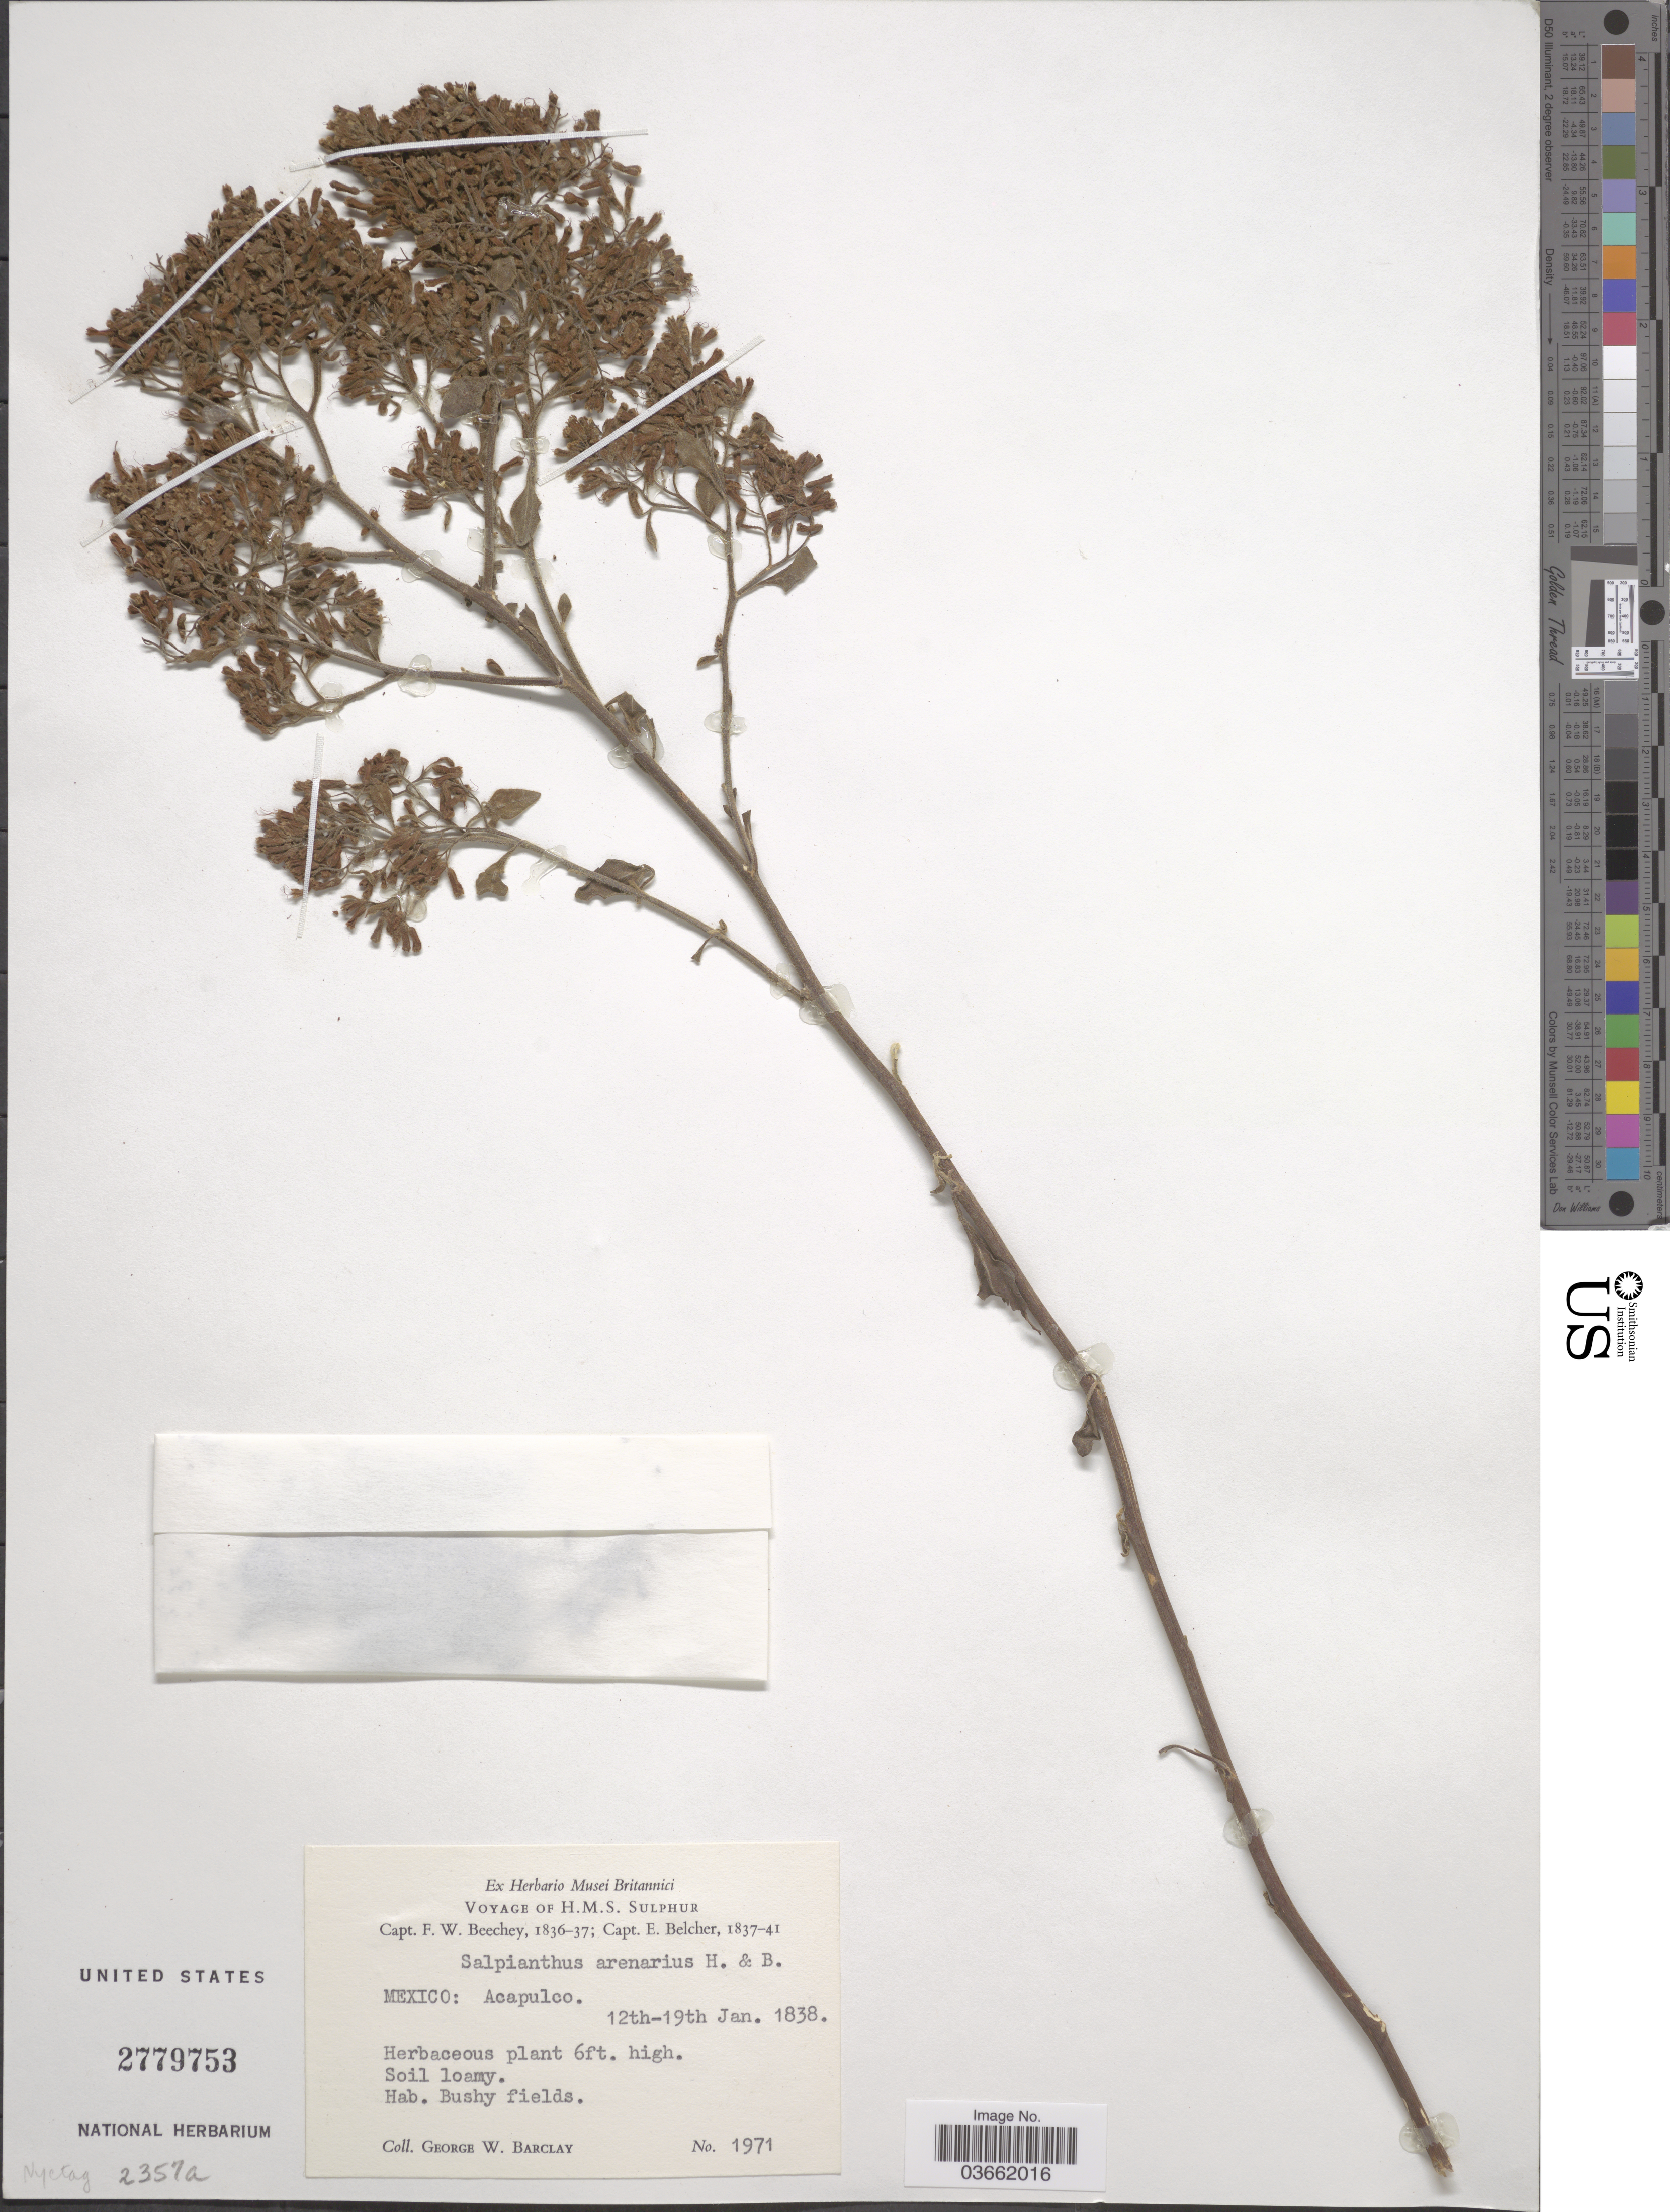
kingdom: Plantae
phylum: Tracheophyta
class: Magnoliopsida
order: Caryophyllales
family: Nyctaginaceae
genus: Salpianthus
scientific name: Salpianthus arenarius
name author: Bonpl.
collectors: G. W. Barclay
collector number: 1971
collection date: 1838-01-12/1838-01-19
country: Mexico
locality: Acapulco.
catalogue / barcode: US 2779753